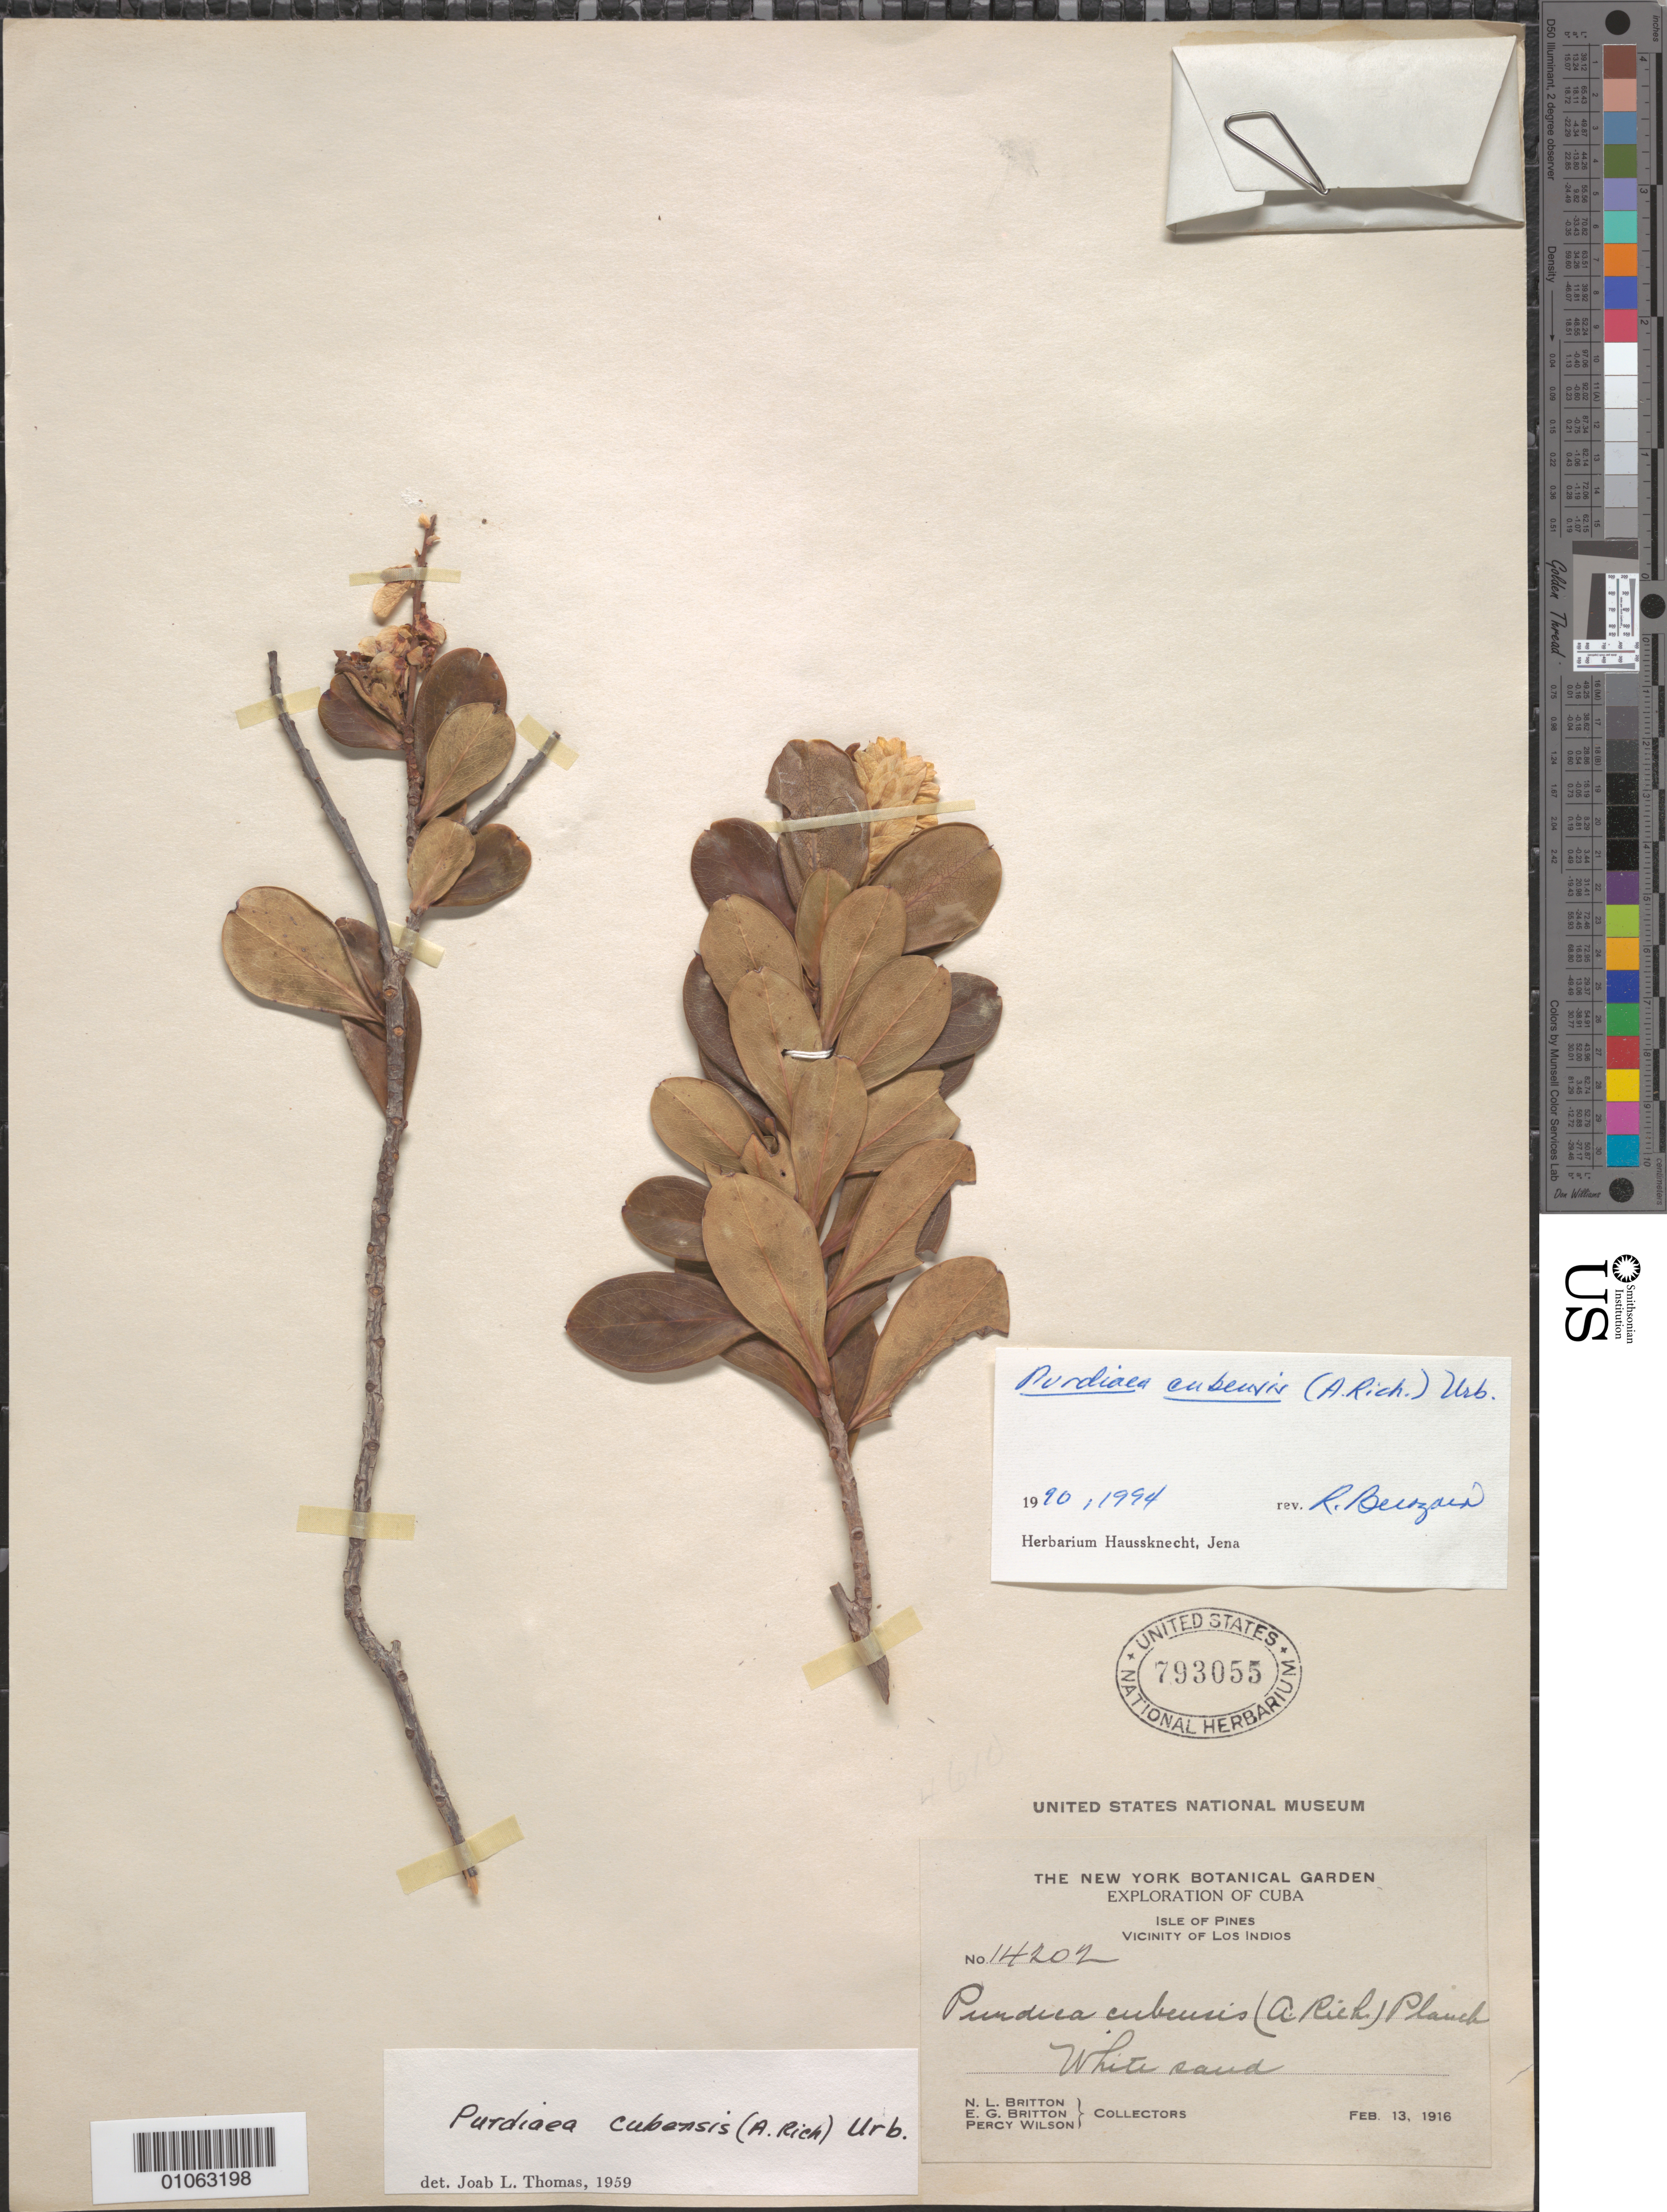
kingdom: Plantae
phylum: Tracheophyta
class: Magnoliopsida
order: Ericales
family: Clethraceae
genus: Purdiaea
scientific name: Purdiaea cubensis var. cubensis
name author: (A. Rich.) Urb.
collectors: N. Britton, E. G. Britton & P. Wilson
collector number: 14202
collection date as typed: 13 Feb 1916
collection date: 1916-02-13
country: Cuba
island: Isla de la Juventud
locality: Vicinity of Los Inidios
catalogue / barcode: US 793055